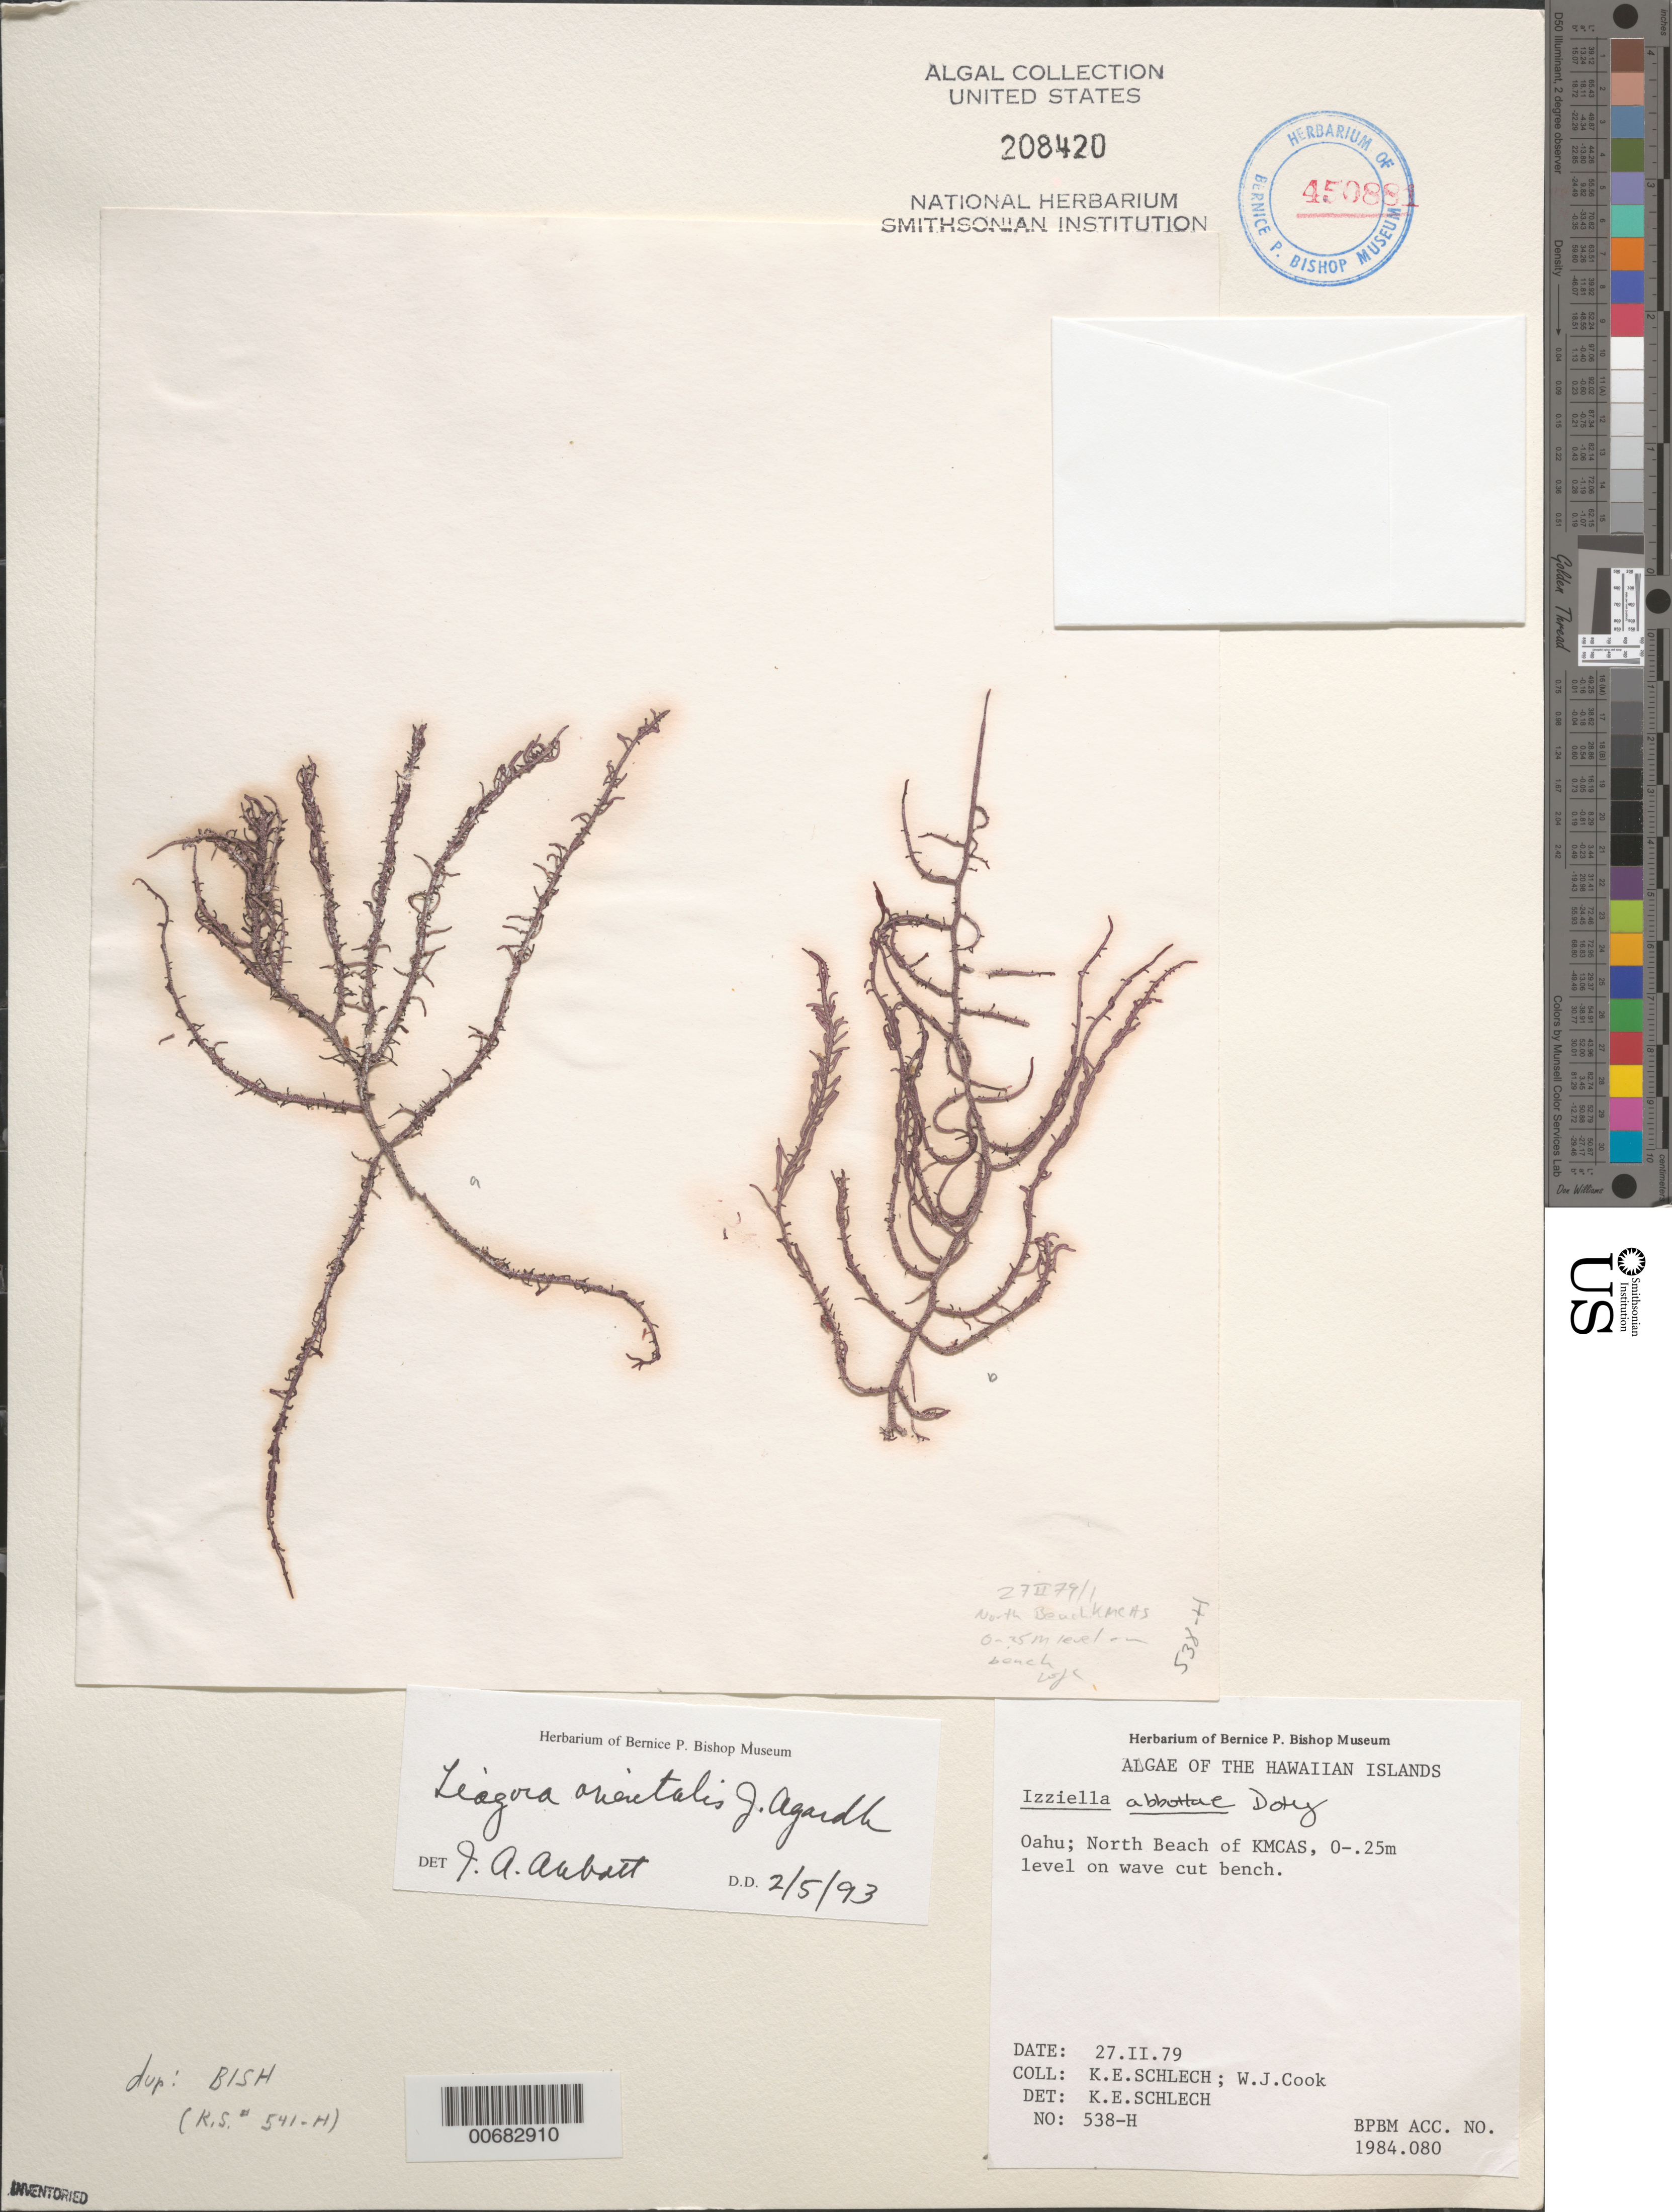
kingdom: Plantae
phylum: Rhodophyta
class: Florideophyceae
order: Nemaliales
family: Liagoraceae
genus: Izziella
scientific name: Izziella orientalis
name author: (J. Agardh) Huisman & Schils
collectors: K. Schlech & W. J. Cook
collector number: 538-H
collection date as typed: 27 Feb 1979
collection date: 1979-02-27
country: United States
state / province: Hawaii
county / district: Honolulu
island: Oahu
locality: North Beach of KMCAS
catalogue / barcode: US 208420